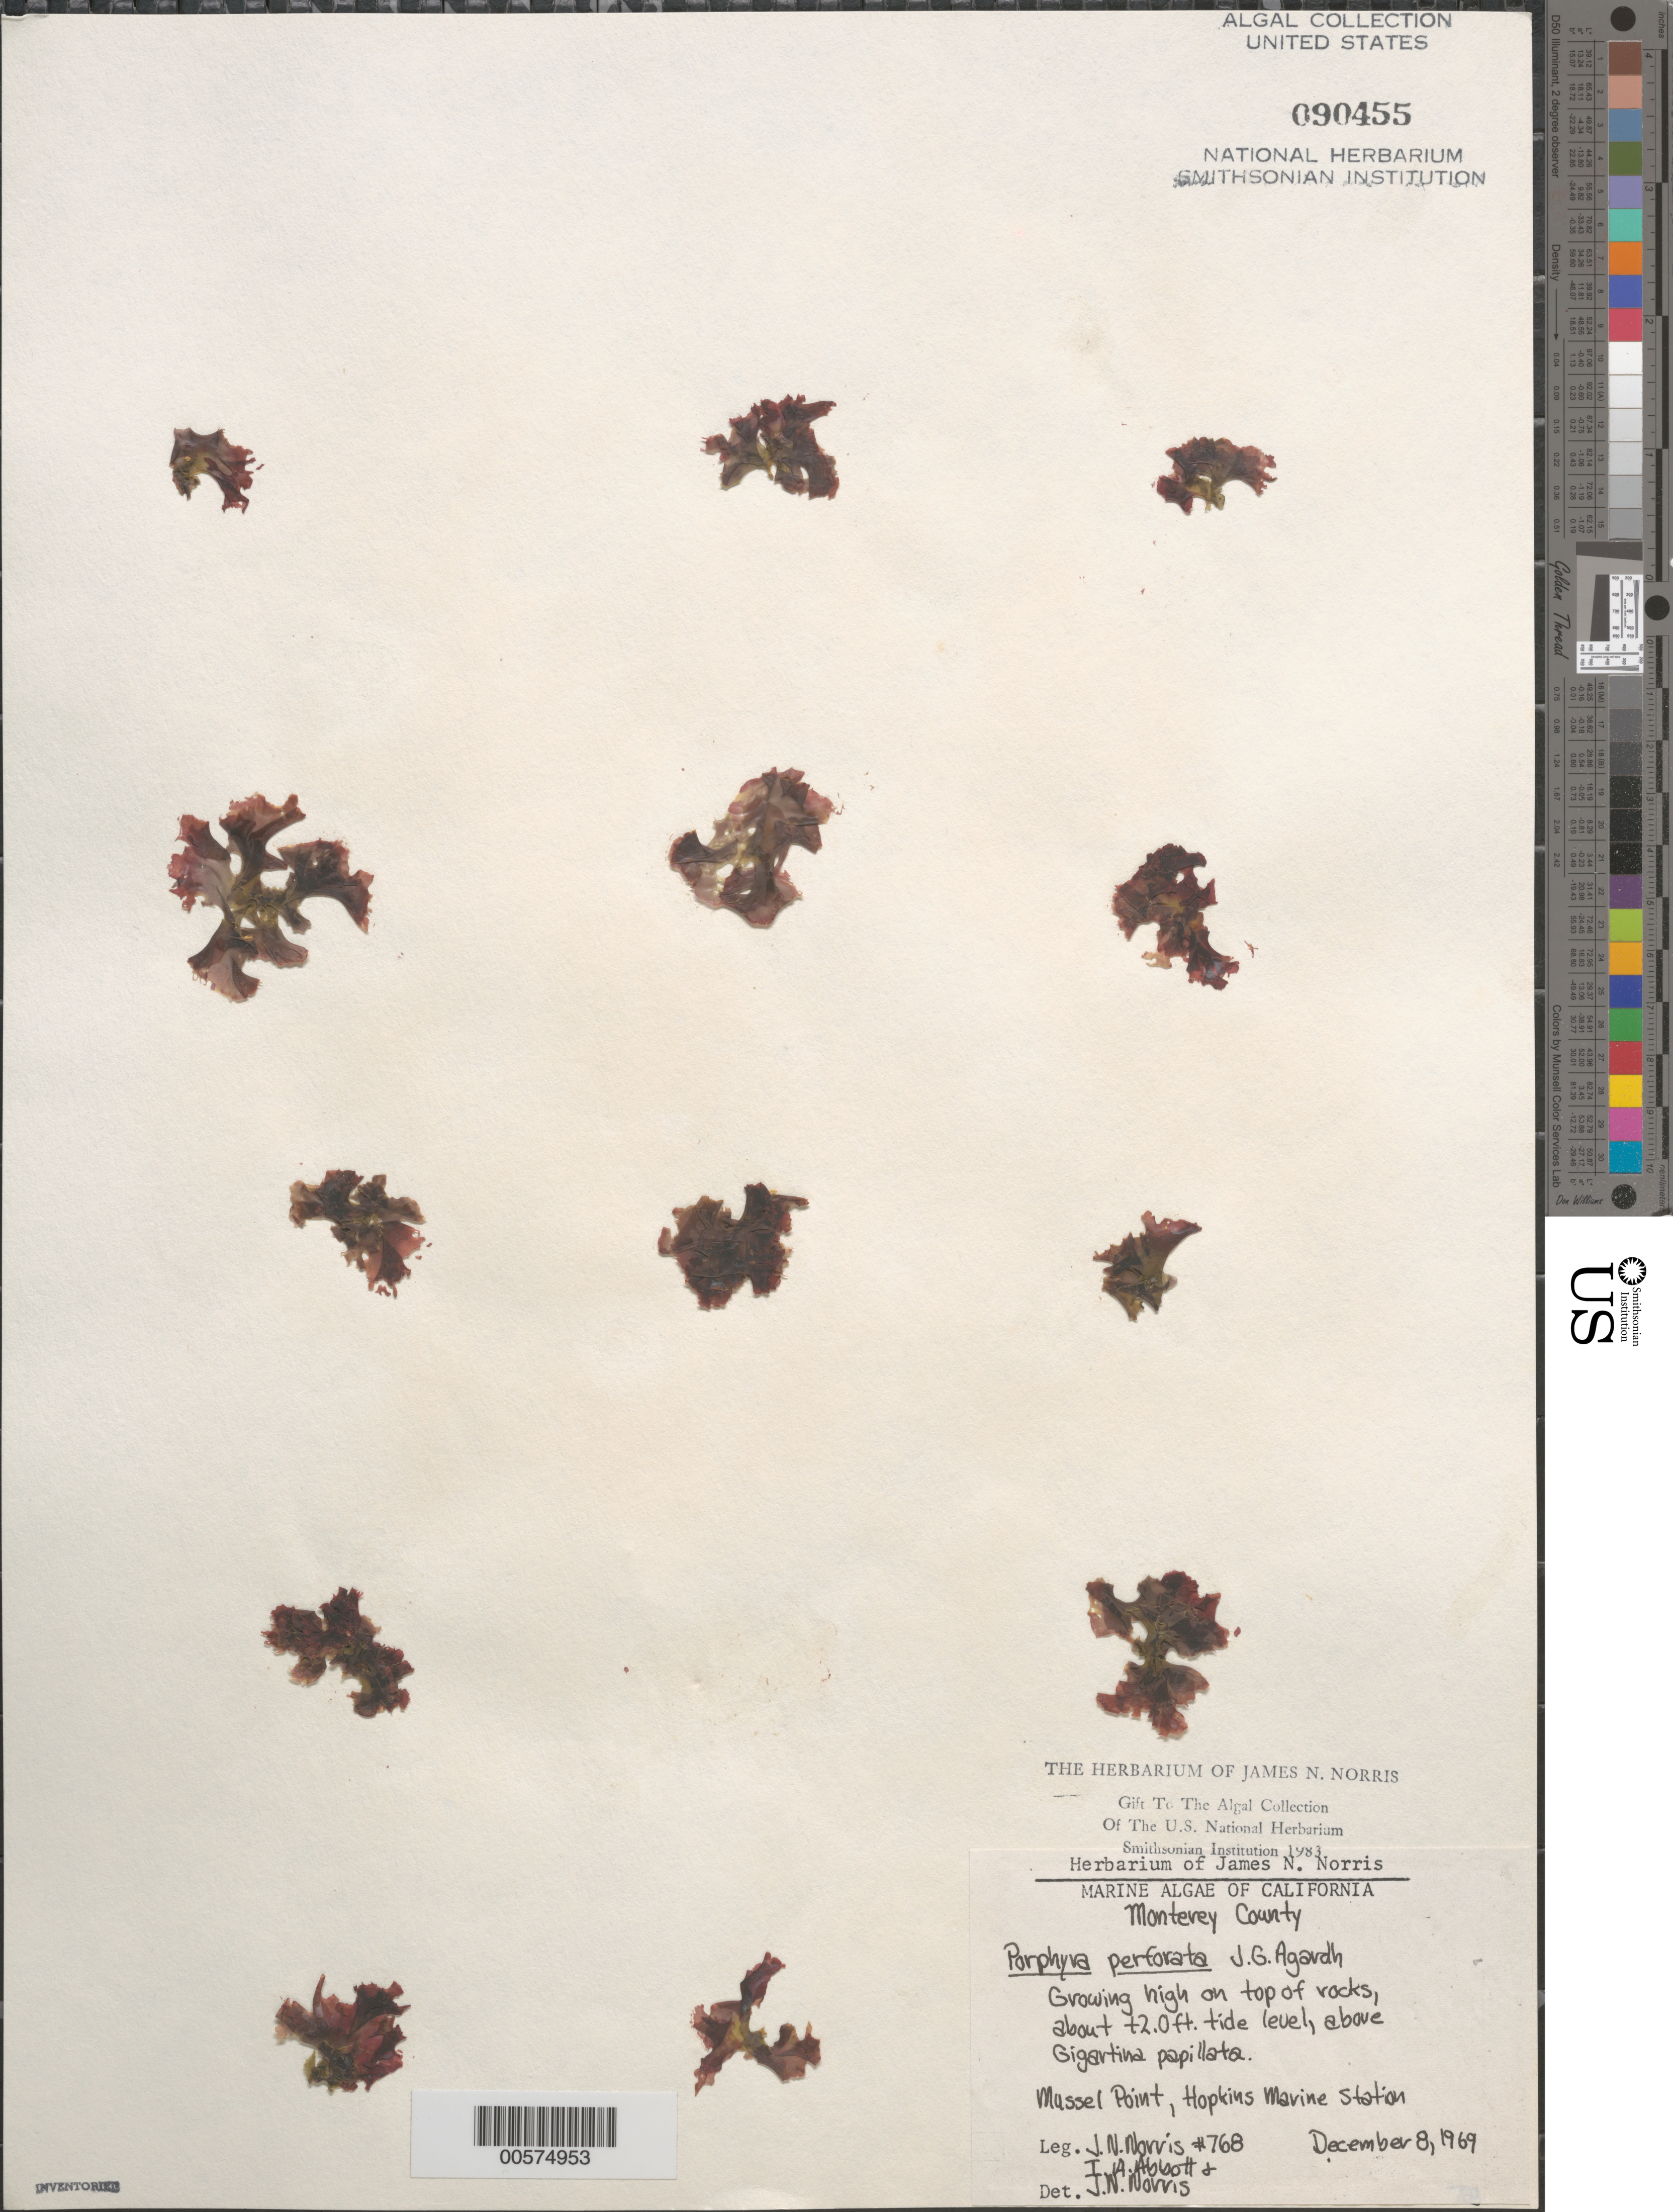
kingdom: Plantae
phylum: Rhodophyta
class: Bangiophyceae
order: Bangiales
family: Bangiaceae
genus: Pyropia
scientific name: Pyropia perforata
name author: (J. Agardh) S.C. Lindstrom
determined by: Algae name updating Project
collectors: J. N. Norris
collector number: JN-768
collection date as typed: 08 Dec 1969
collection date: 1969-12-08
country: United States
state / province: California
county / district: Monterey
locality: Mussel Point, Hopkins Marine Station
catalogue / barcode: US 90455